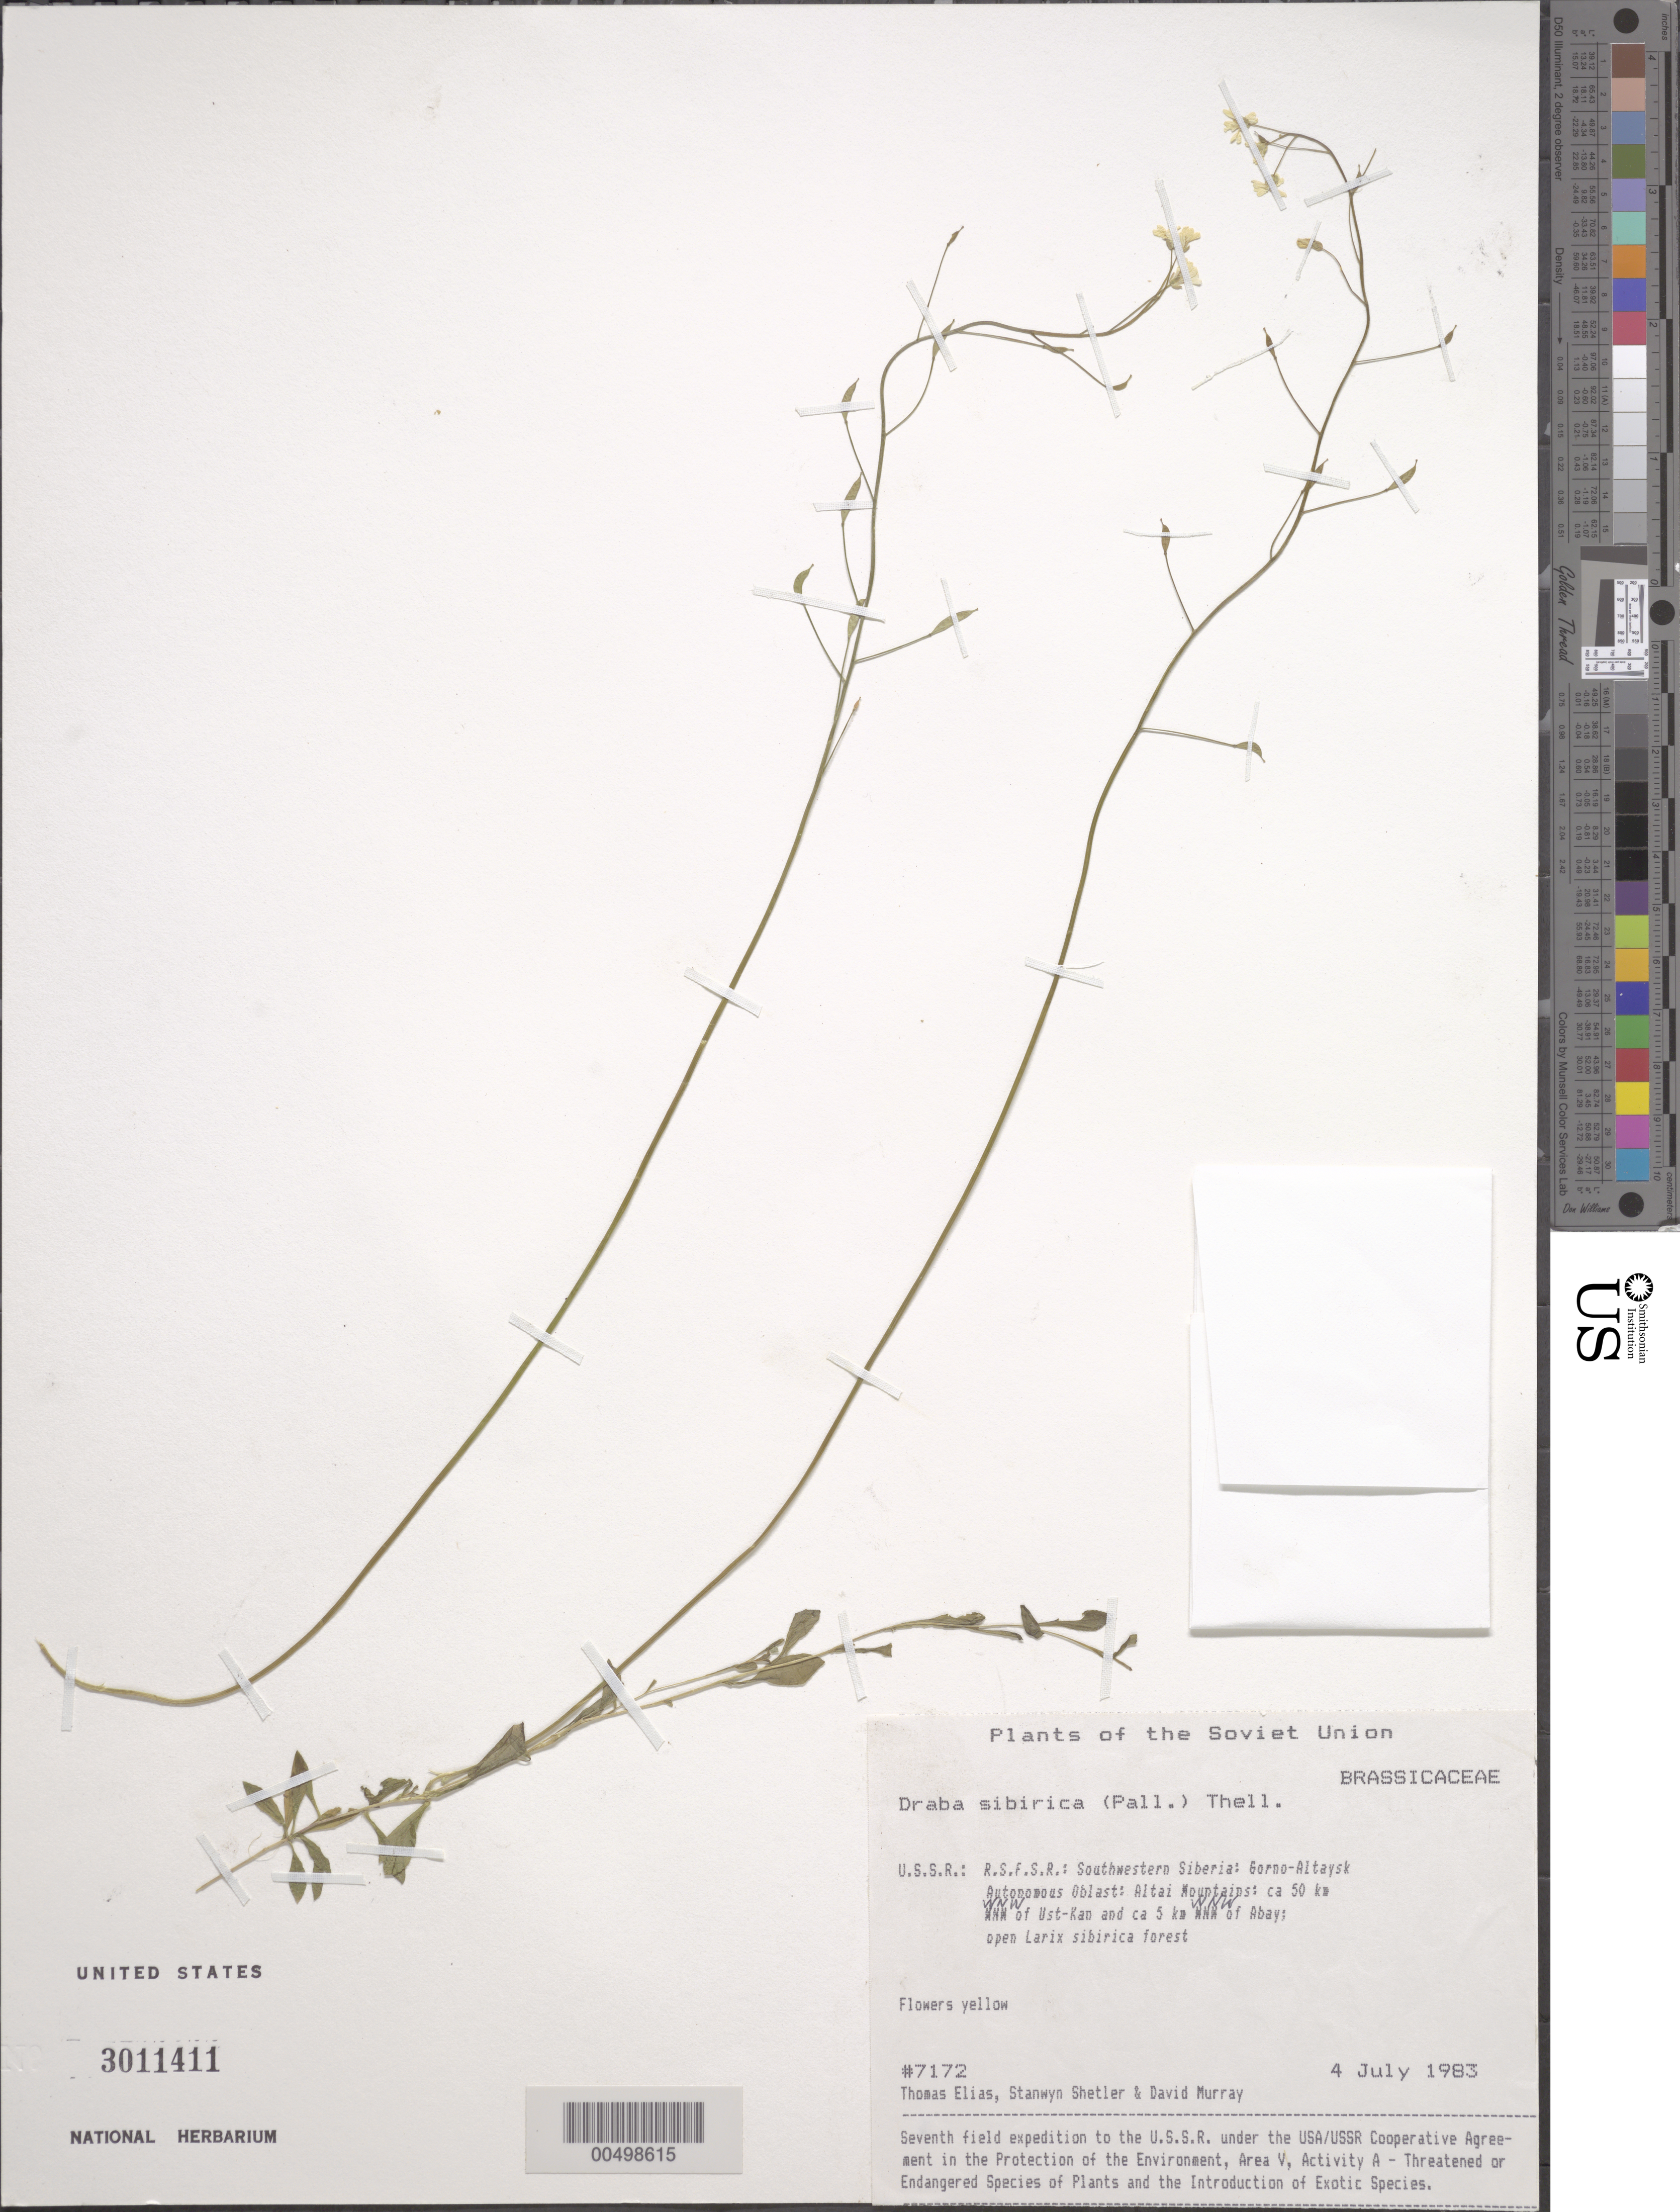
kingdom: Plantae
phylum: Tracheophyta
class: Magnoliopsida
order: Brassicales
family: Brassicaceae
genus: Draba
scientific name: Draba sibirica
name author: (Pall.) Thell.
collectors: T. Elias, S. Shetler & D. F. Murray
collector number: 7172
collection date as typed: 04 Jul 1983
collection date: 1983-07-04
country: Russian Federation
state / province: Altai Republic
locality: Altai Mountains, ca. 50 km WNW of Ust-Kan and ca. 5 km WNW of Abay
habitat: open Larix sibirica forest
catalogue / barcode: US 3011411